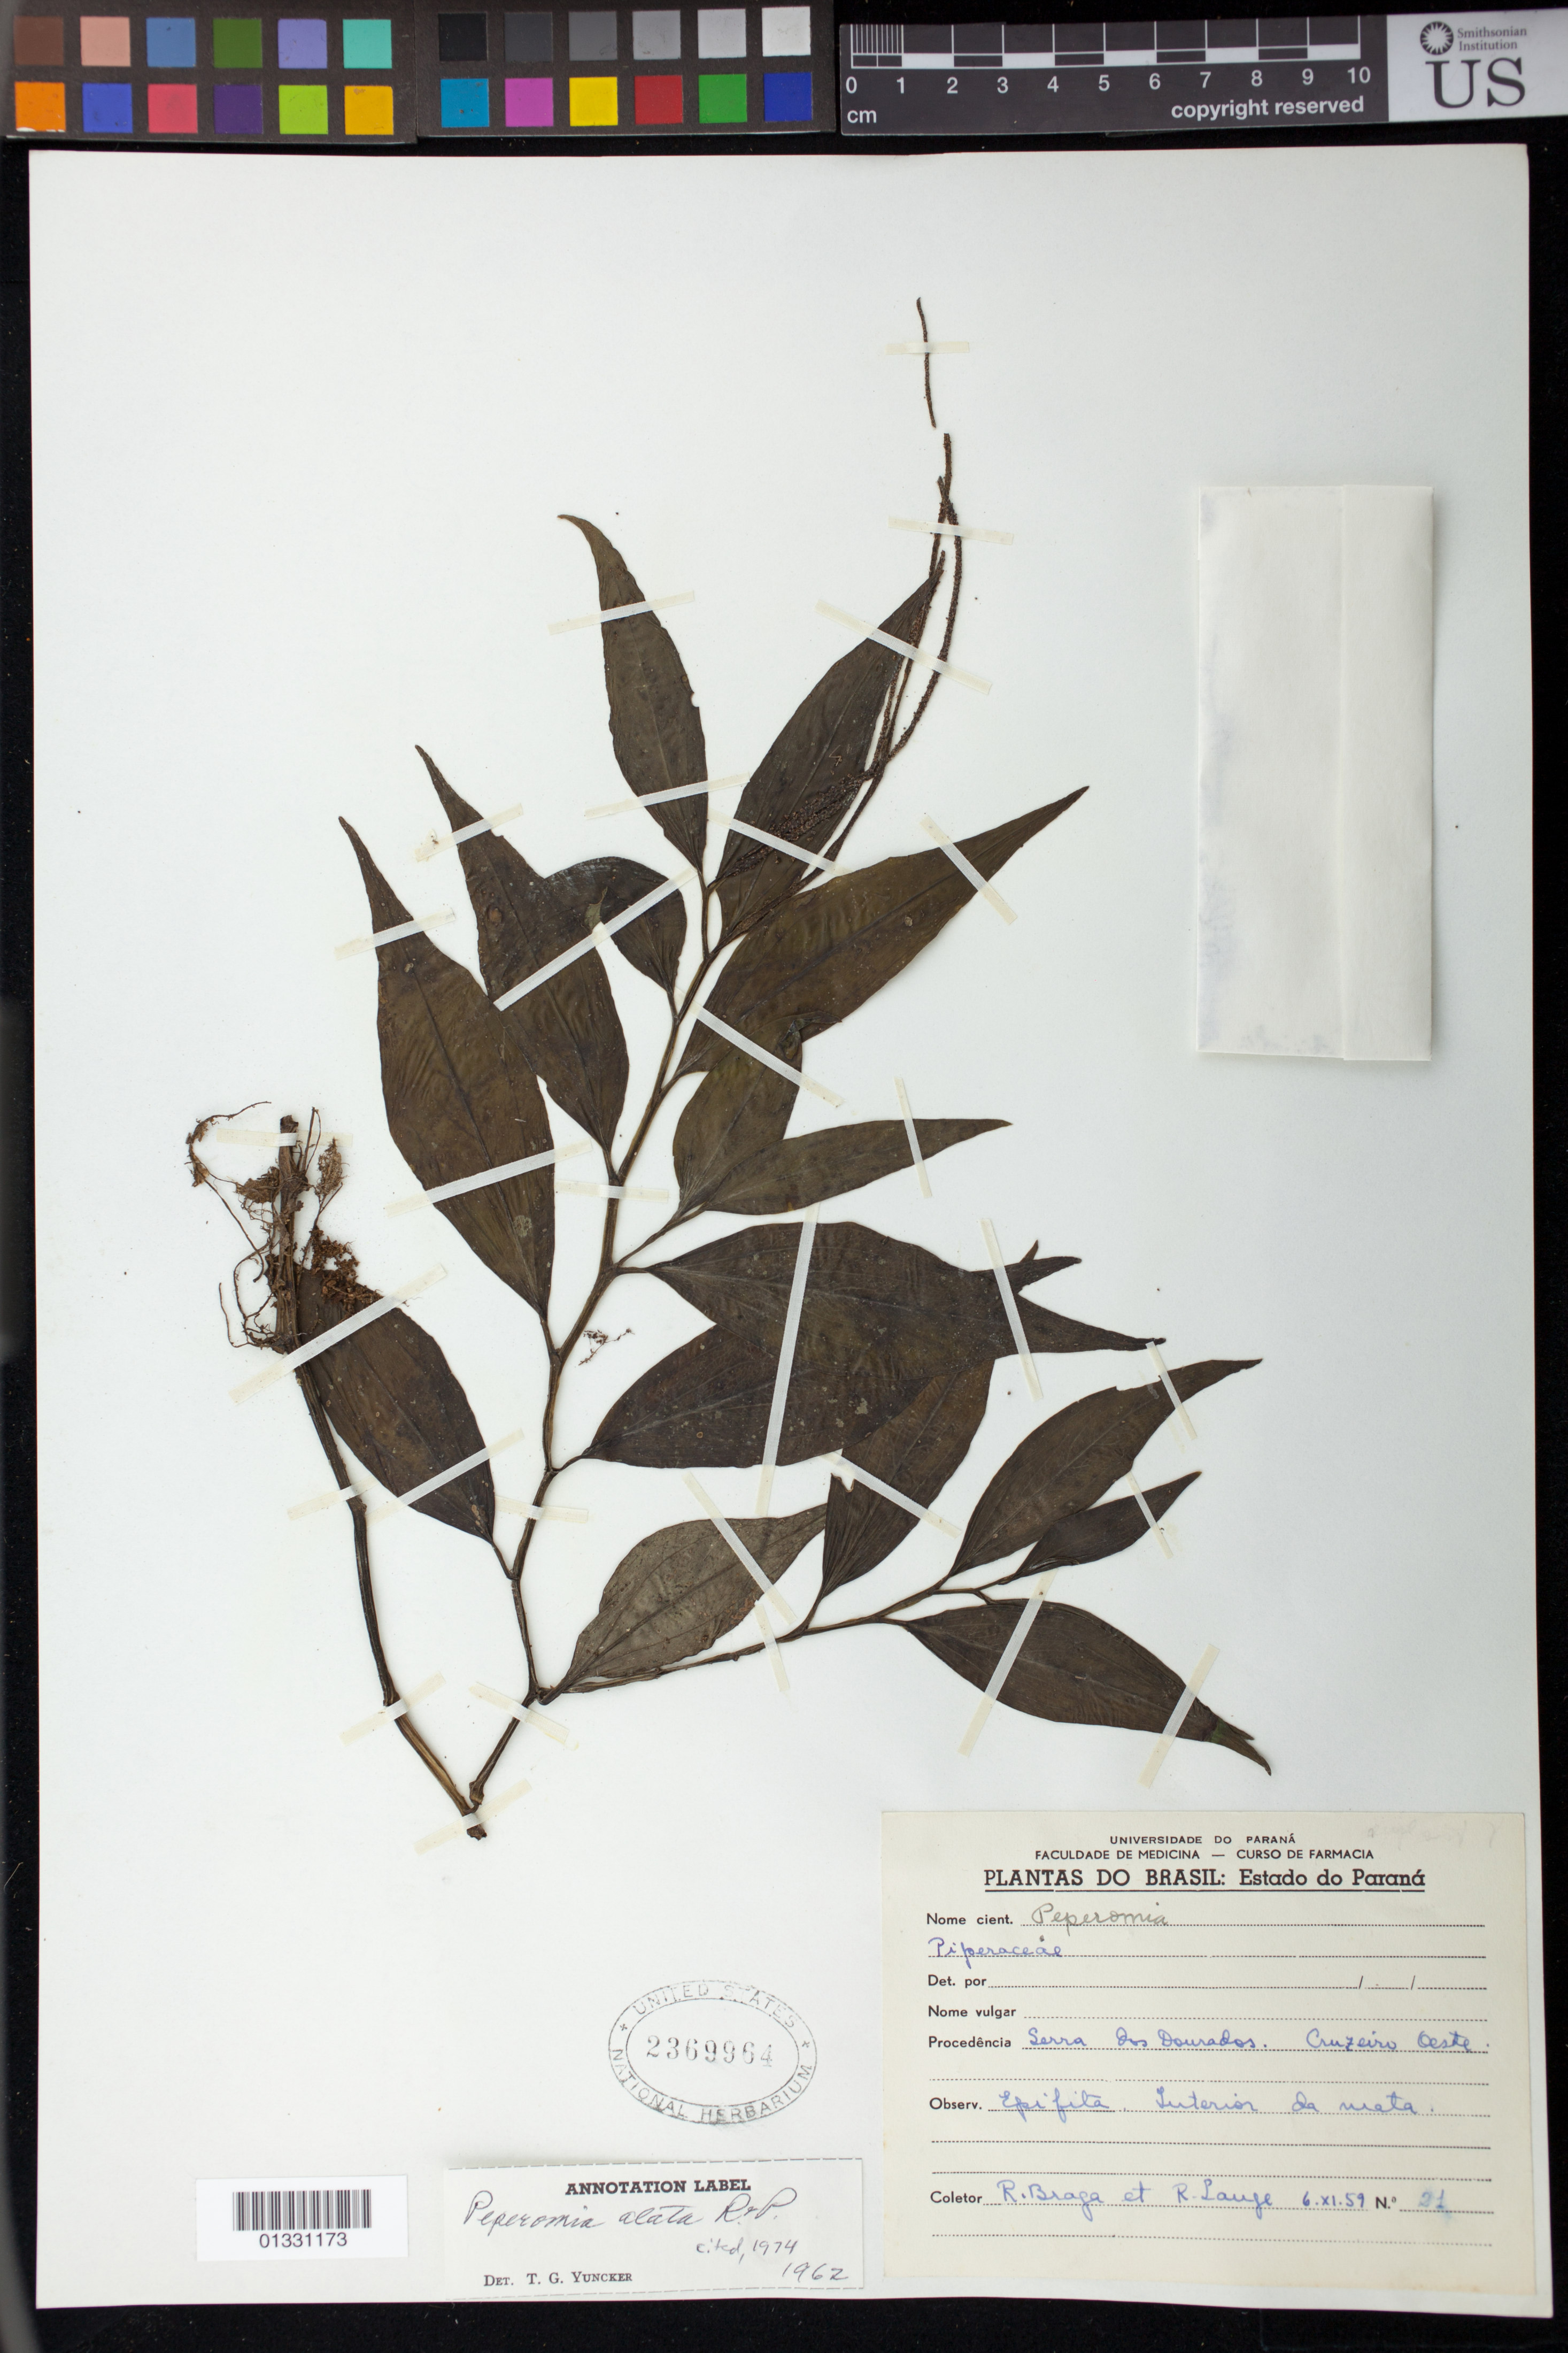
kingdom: Plantae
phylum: Tracheophyta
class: Magnoliopsida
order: Piperales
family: Piperaceae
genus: Peperomia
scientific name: Peperomia alata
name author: Ruiz & Pav.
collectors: R. Braga & R. Lange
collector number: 21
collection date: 1959-11-06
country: Brazil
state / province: Paraná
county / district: Cruzeiro do Oeste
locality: Serra dos Dourados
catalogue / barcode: US 2369964